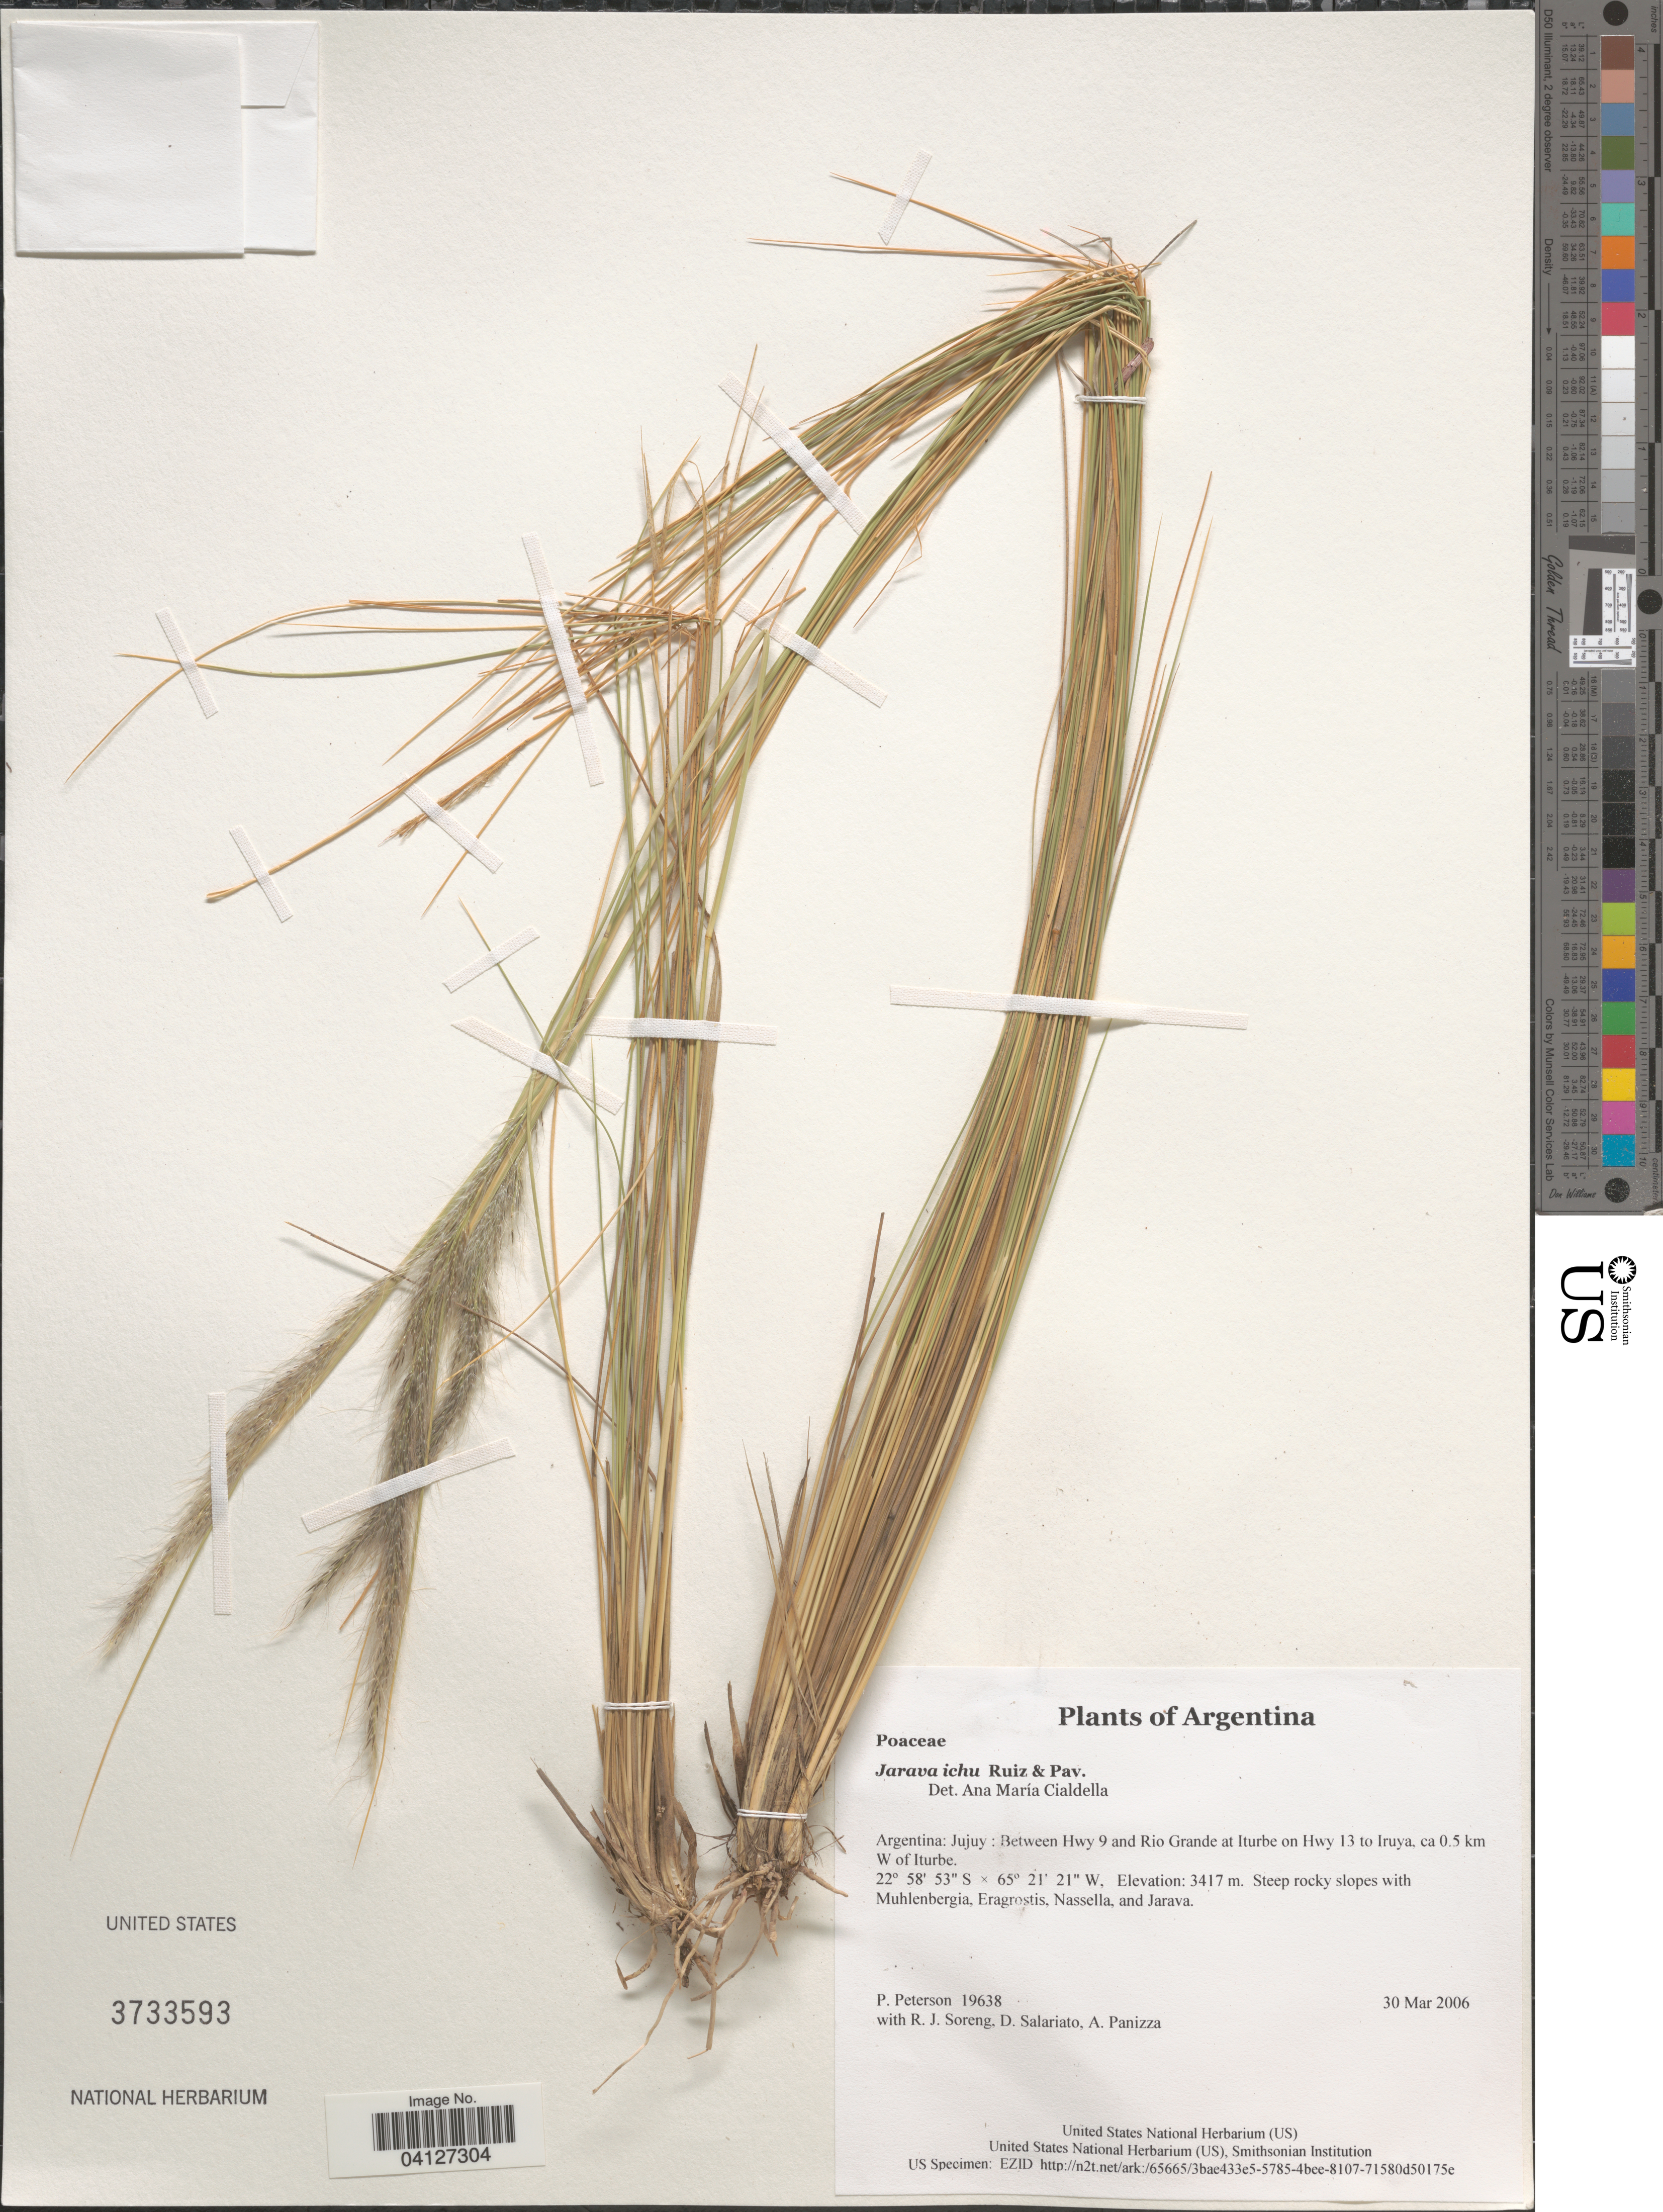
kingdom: Plantae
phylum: Tracheophyta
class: Liliopsida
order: Poales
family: Poaceae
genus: Jarava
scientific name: Jarava ichu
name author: Ruiz & Pav.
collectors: P. Peterson, R. J. Soreng, D. Salariato & A. Panizza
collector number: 19638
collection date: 2006-03-30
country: Argentina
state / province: Jujuy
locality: Between Hwy 9 and Rio Grande at Iturbe on Hwy 13 to Iruya, ca 0.5 km W of Iturbe.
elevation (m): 3417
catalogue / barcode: US 3733593